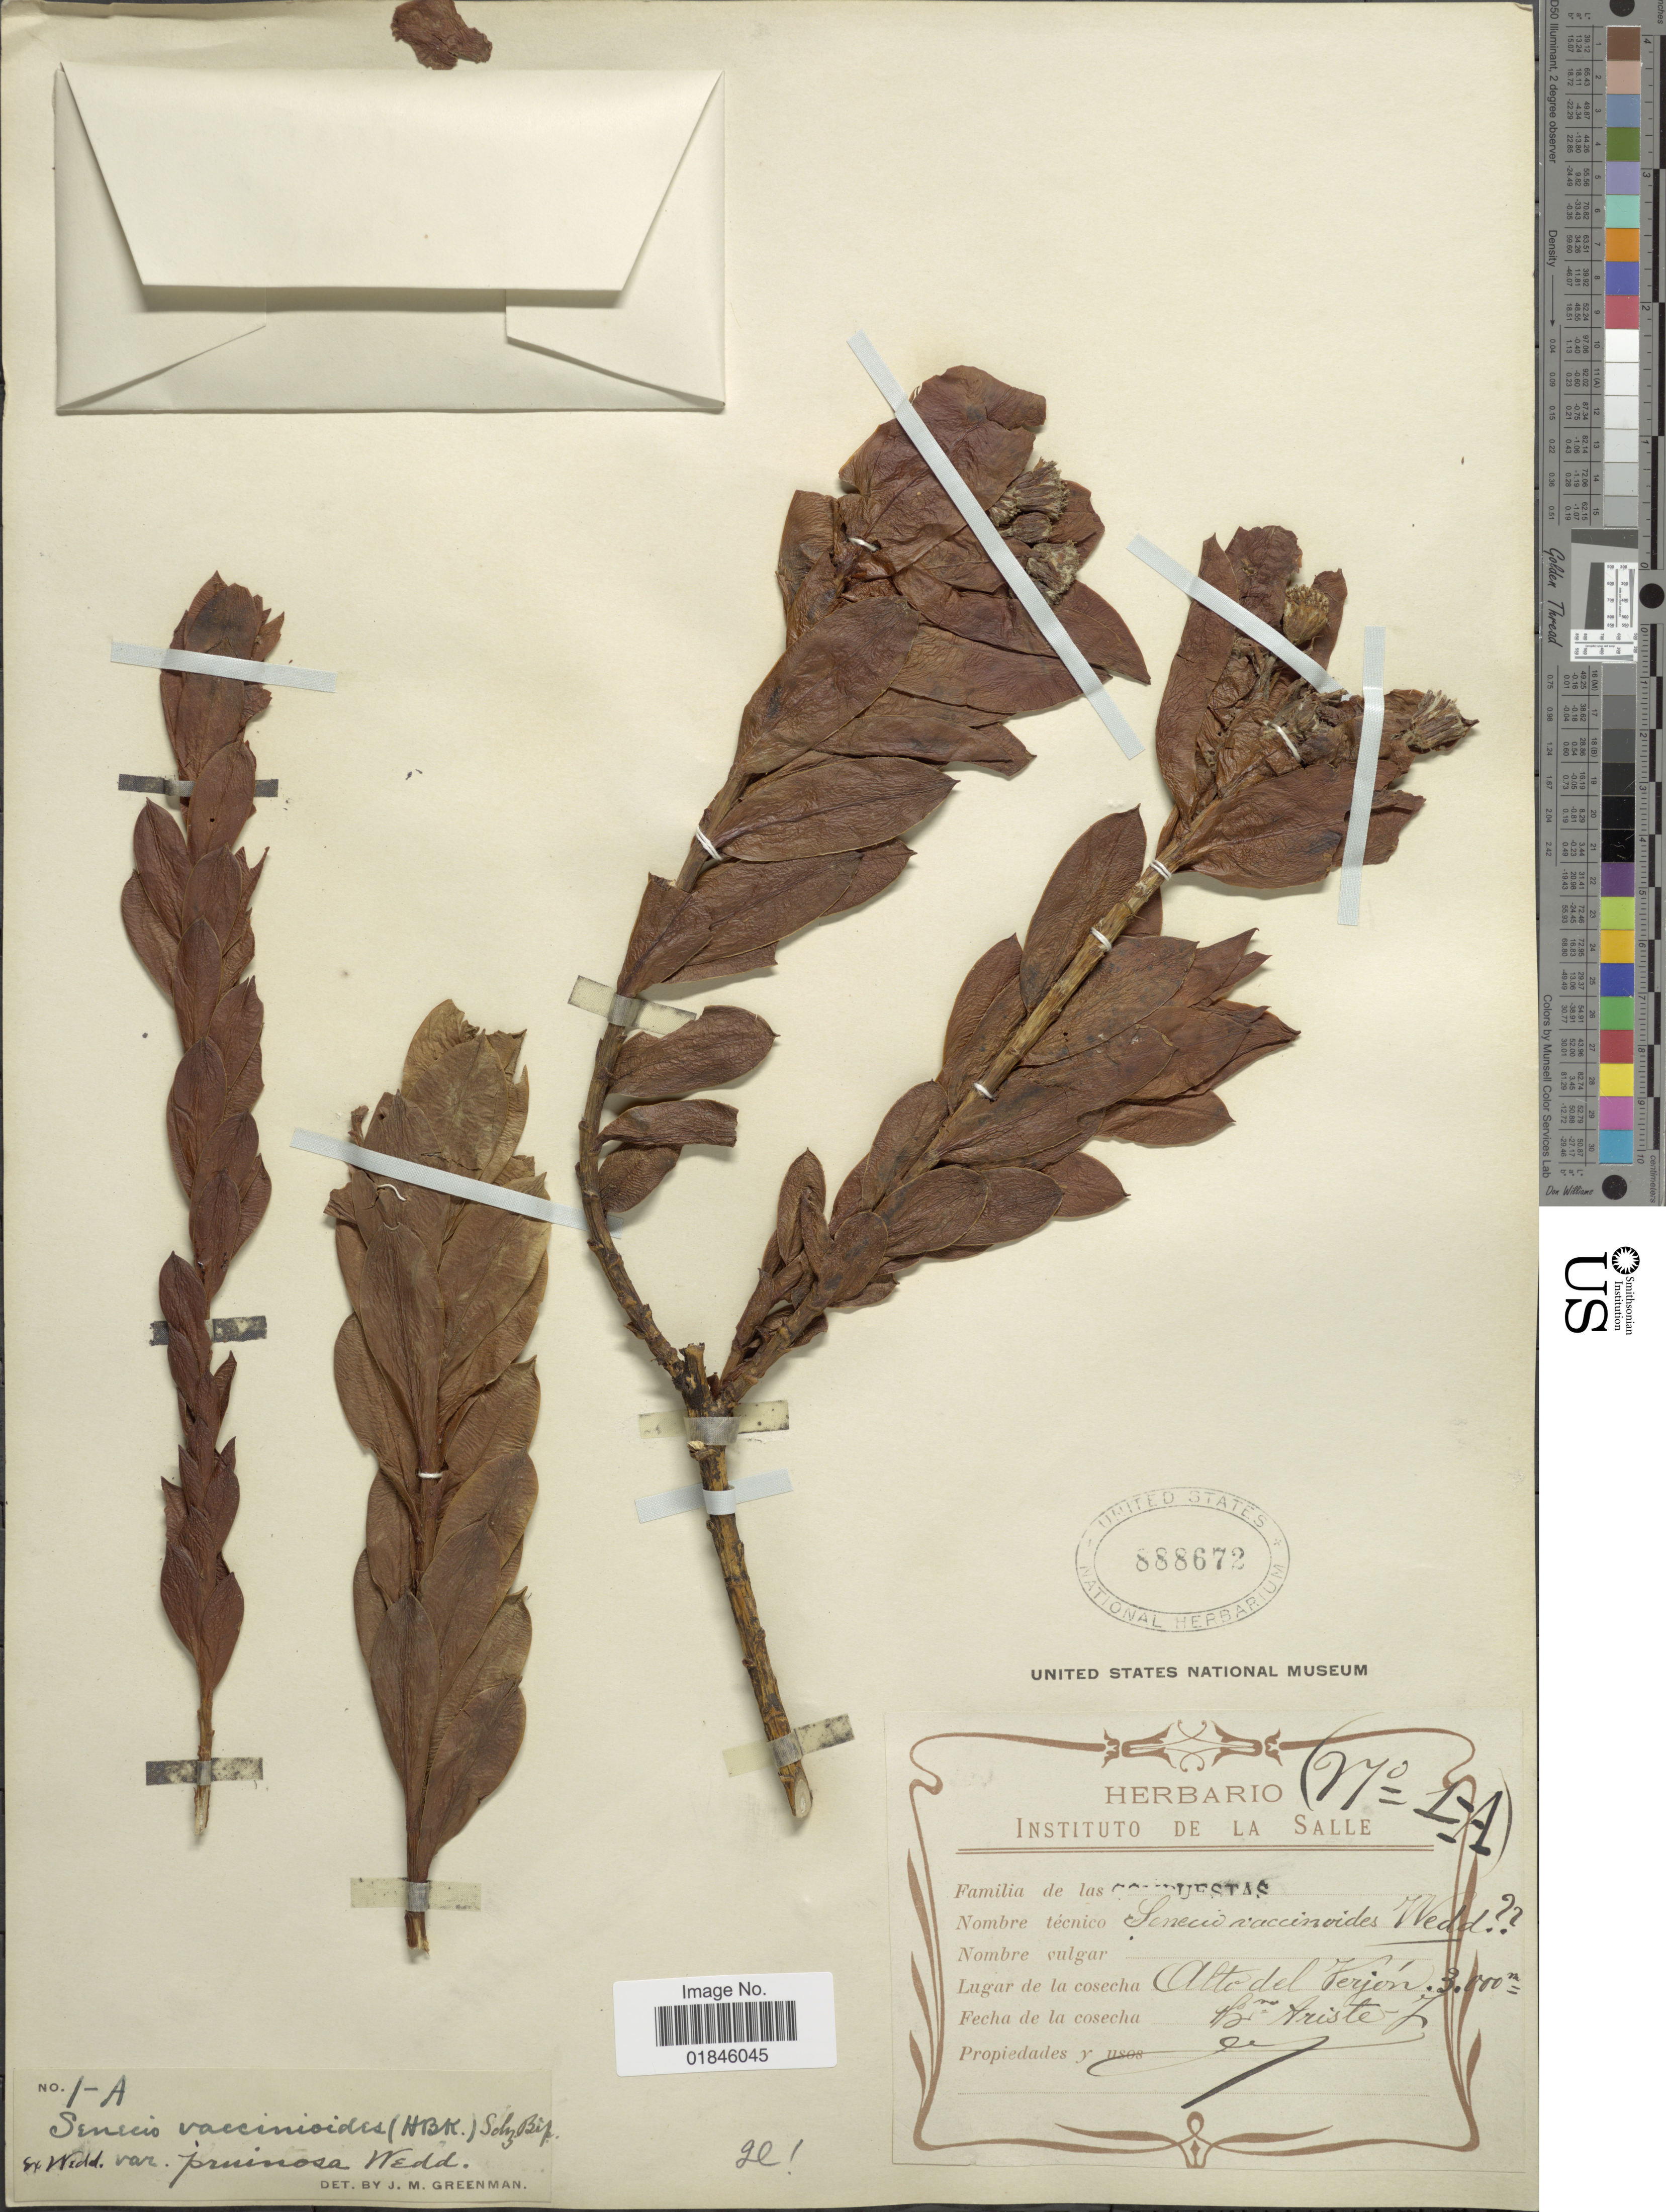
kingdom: Plantae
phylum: Tracheophyta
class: Magnoliopsida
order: Asterales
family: Asteraceae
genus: Pentacalia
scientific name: Pentacalia vaccinioides var. pruinosus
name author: Wedd.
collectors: Bro. Ariste-Joseph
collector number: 1-A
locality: Alto del Verjón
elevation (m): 3000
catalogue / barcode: US 888672